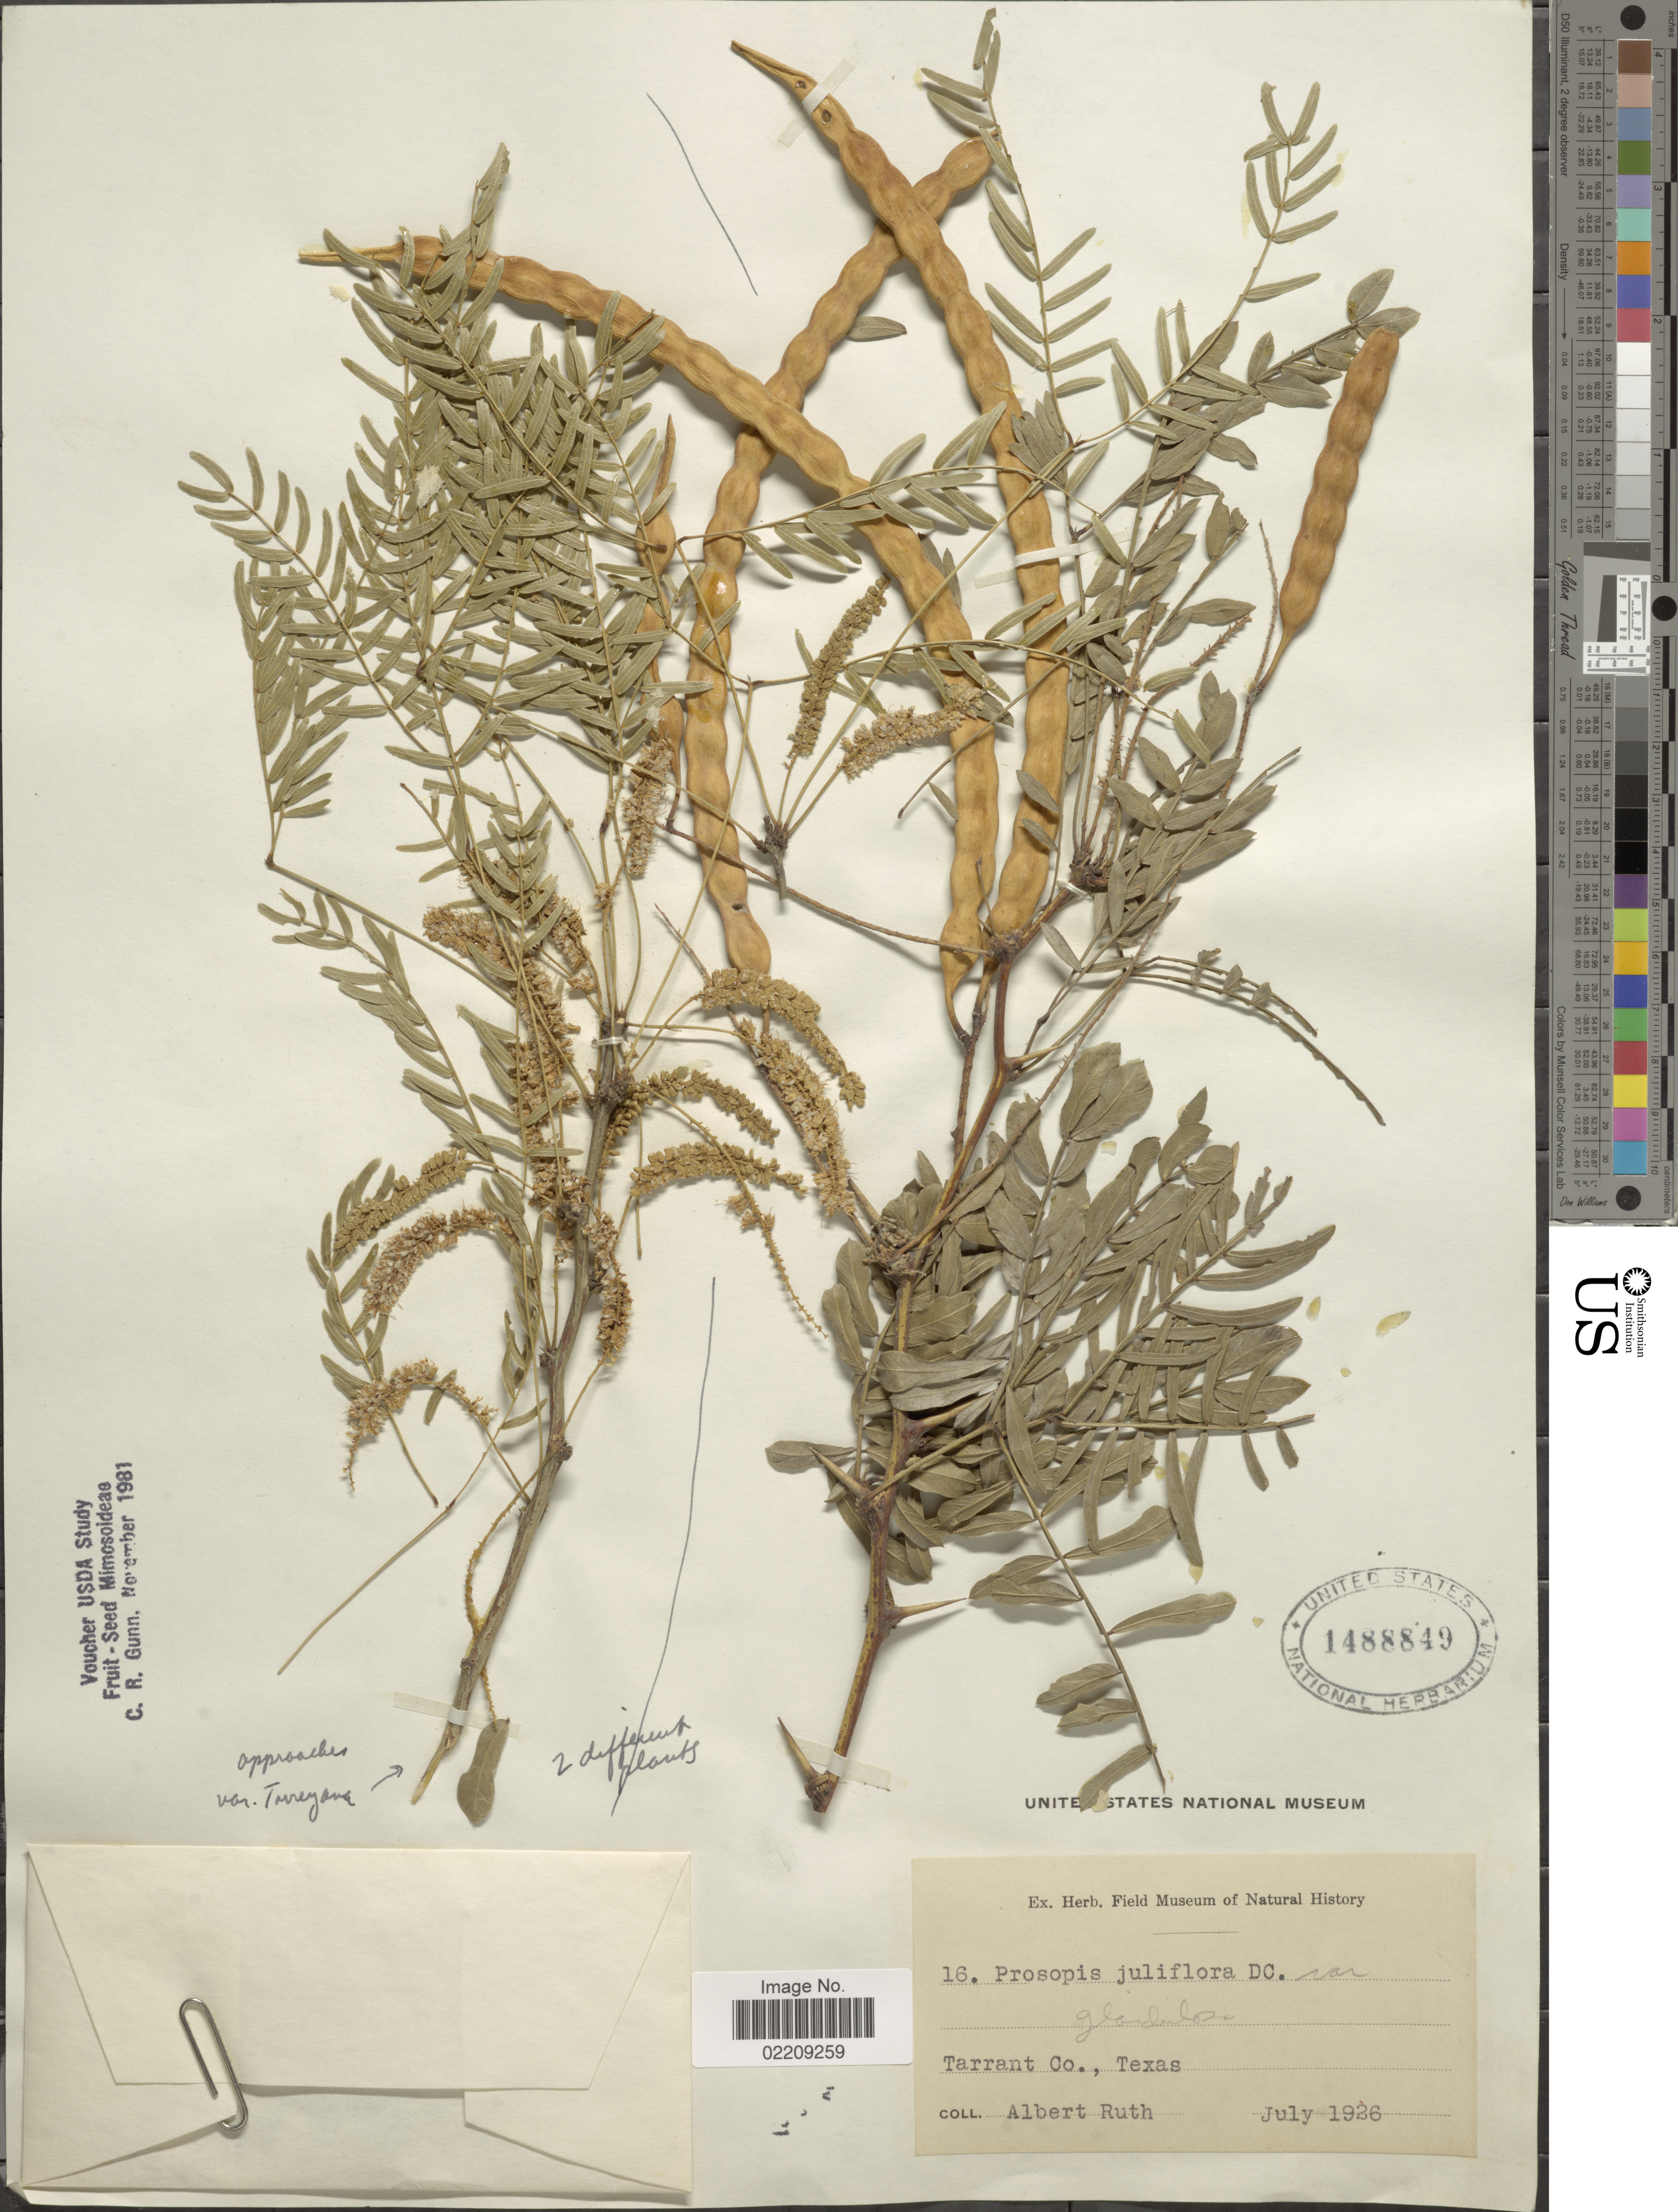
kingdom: Plantae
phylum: Tracheophyta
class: Magnoliopsida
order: Fabales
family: Fabaceae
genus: Neltuma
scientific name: Neltuma glandulosa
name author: (Torr.) Britton & Rose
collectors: A. Ruth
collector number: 16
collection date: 1926-07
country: United States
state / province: Texas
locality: Tarrant Co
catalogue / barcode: US 1488849